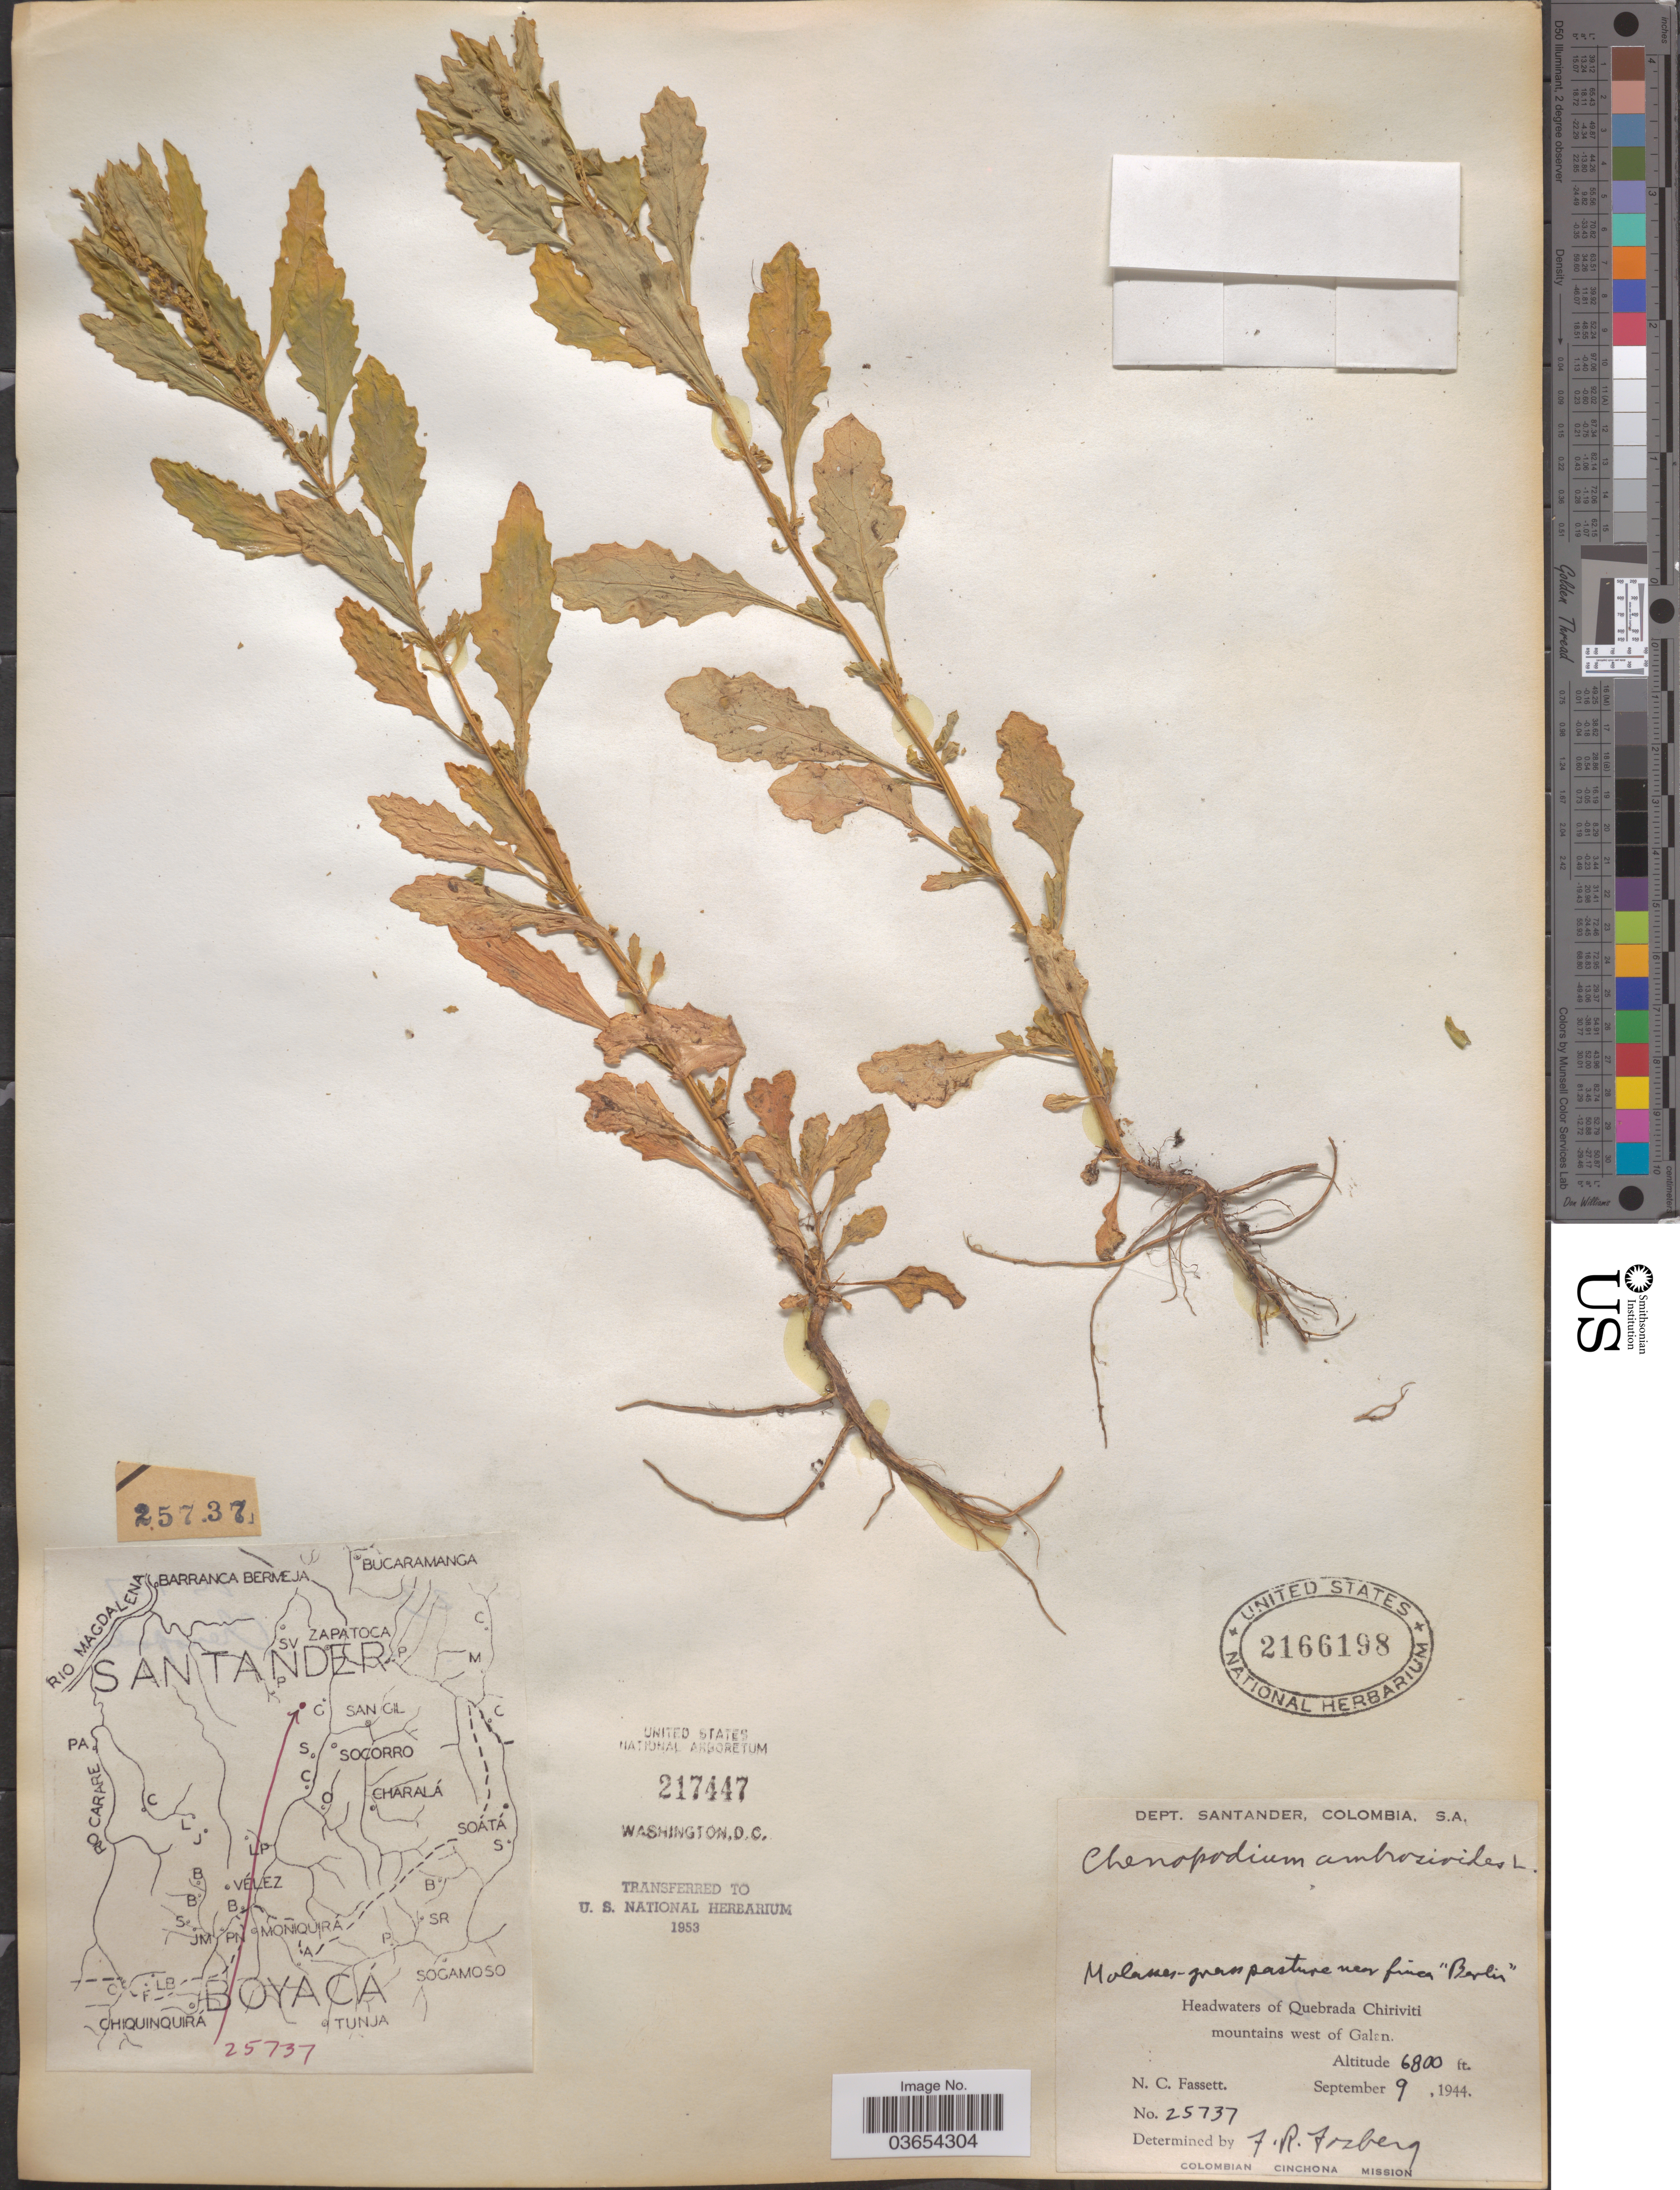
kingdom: Plantae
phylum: Tracheophyta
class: Magnoliopsida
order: Caryophyllales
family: Amaranthaceae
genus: Chenopodium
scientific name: Chenopodium ambrosioides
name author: L.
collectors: N. C. Fassett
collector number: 25737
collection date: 1944-09-09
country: Colombia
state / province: Santander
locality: Dept. Santander. Headwaters of Quebrada Chiriviti mountains west of Galan.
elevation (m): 2073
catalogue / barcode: US 2166198